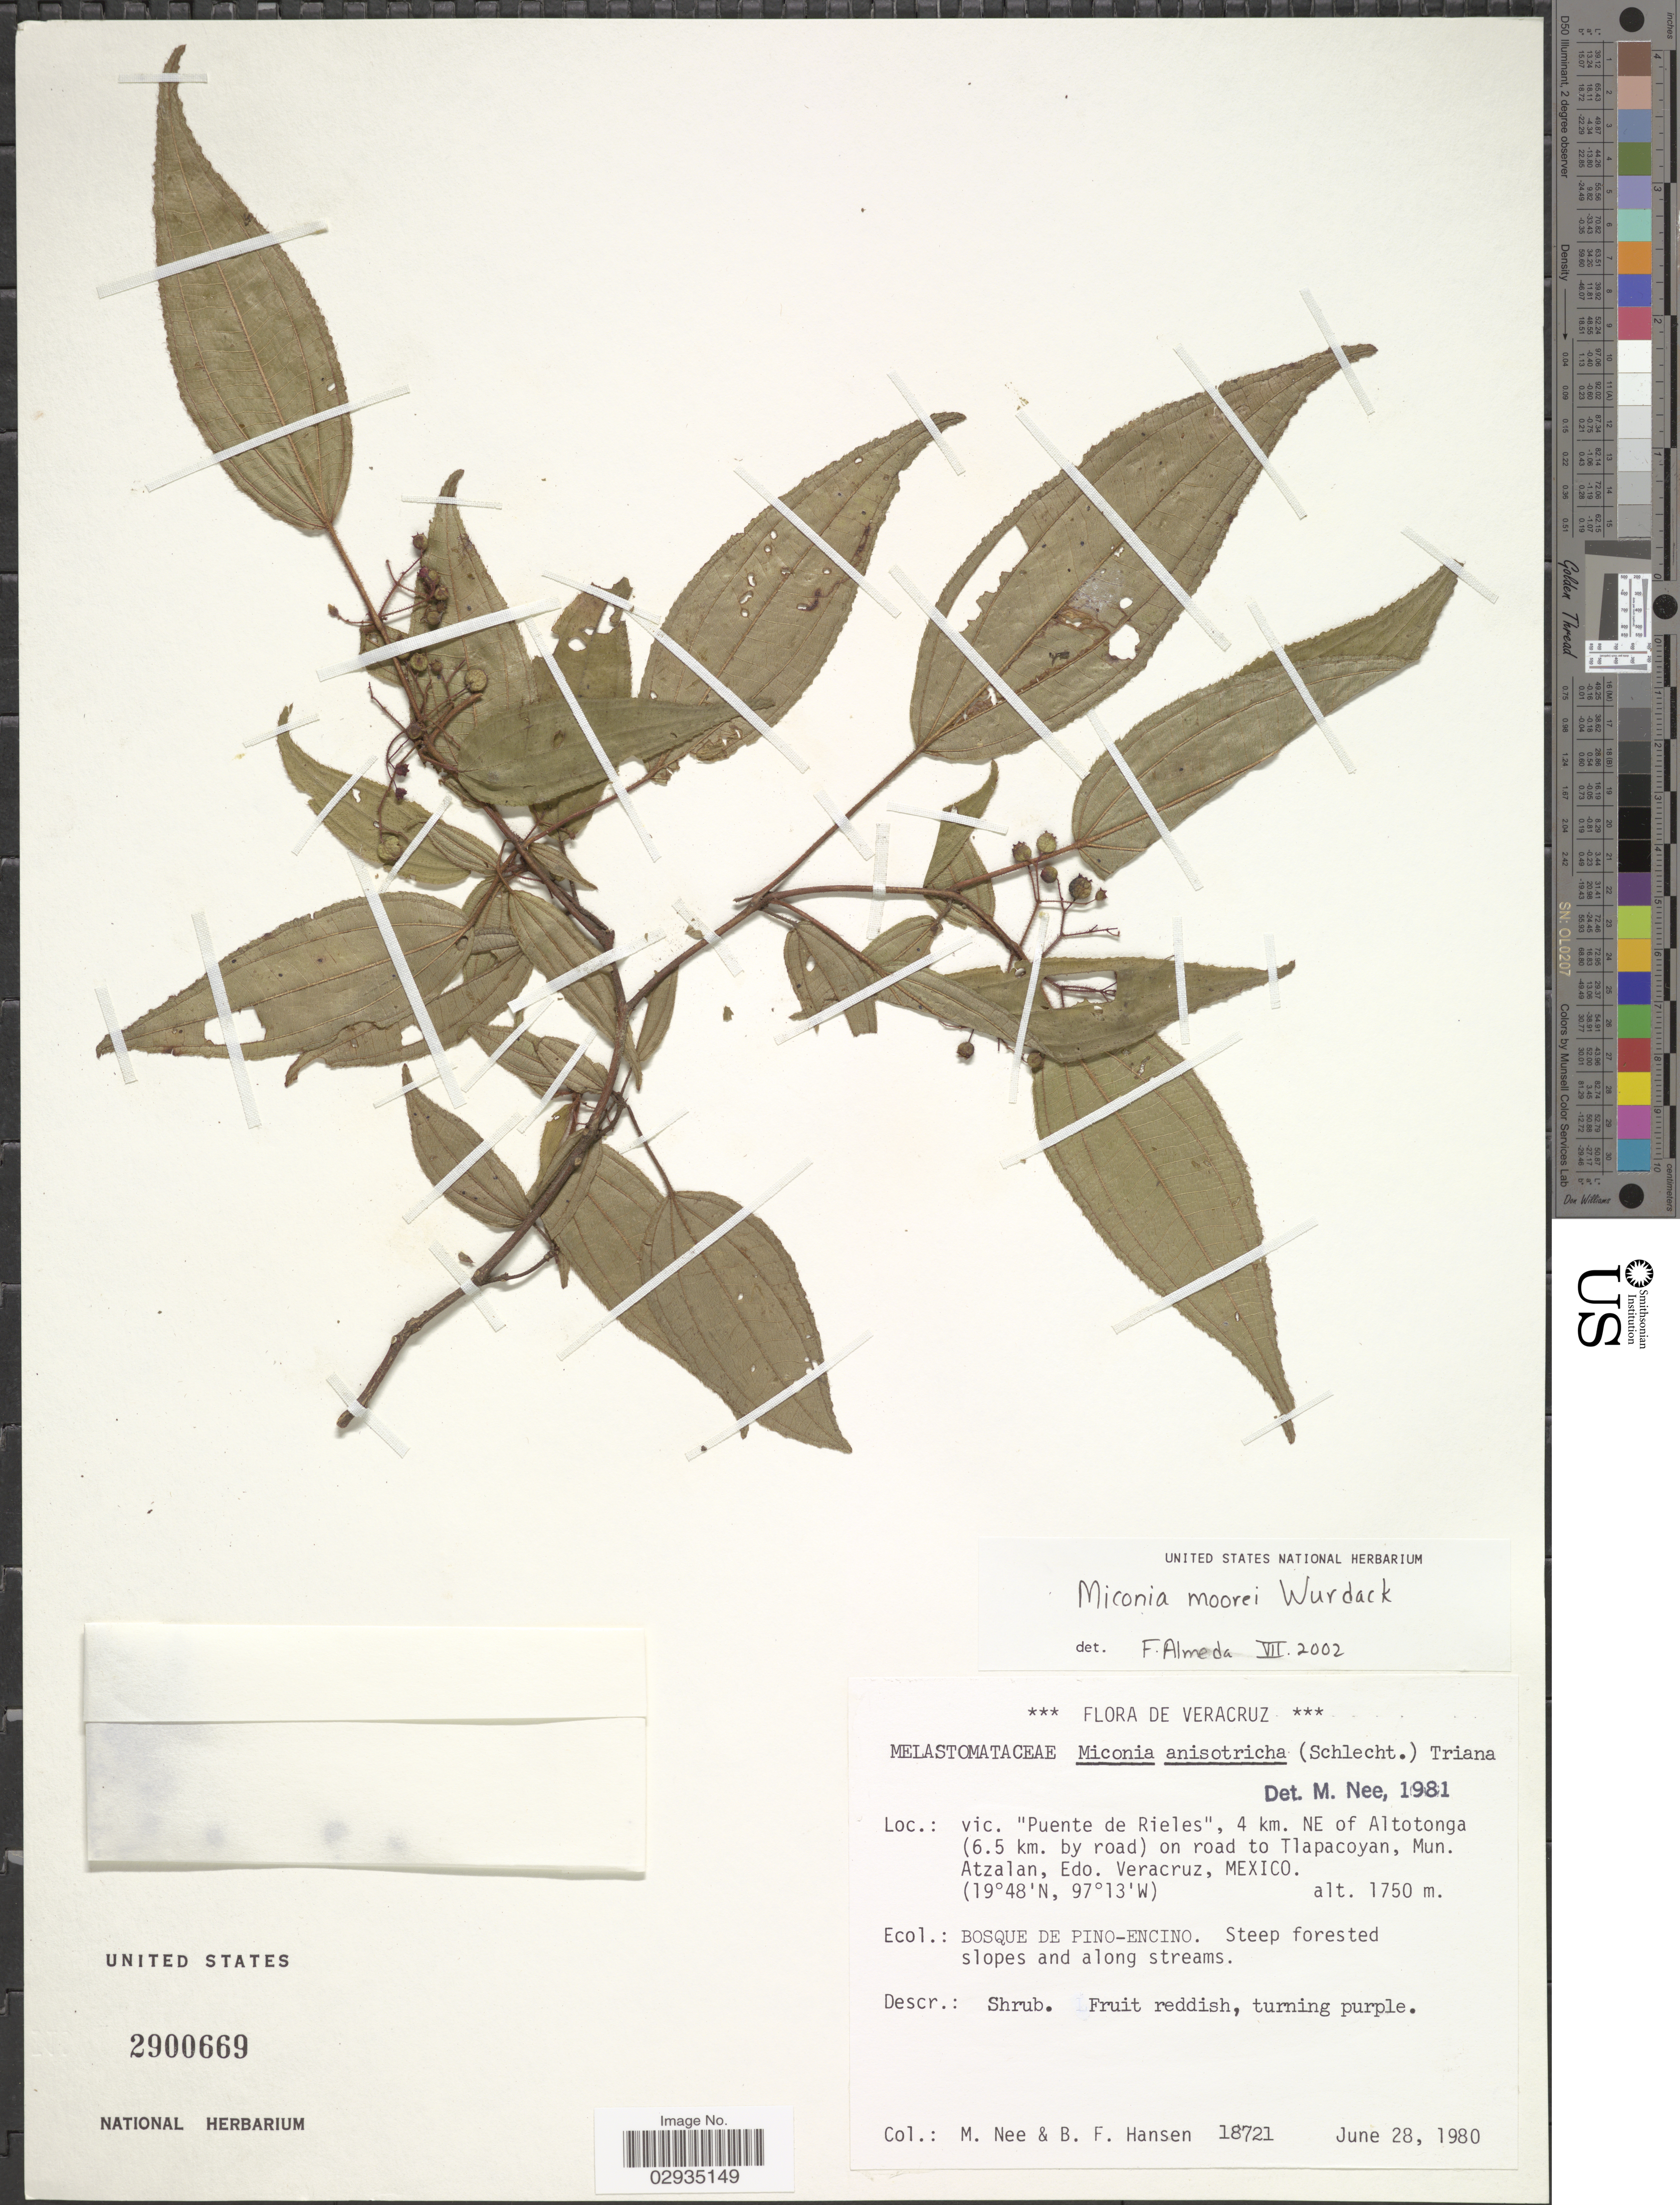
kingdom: Plantae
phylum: Tracheophyta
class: Magnoliopsida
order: Myrtales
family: Melastomataceae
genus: Miconia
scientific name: Miconia moorei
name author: Wurdack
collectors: M. Nee & B. Hansen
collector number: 18721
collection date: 1982-06-28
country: Mexico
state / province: Veracruz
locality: Veracruz, vic. "Puente de Rieles", 4 km. NE of Altotonga (6.5 km. by road) on road to Tlapacoyan, Mun. Atzalan.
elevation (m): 1750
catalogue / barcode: US 2900669